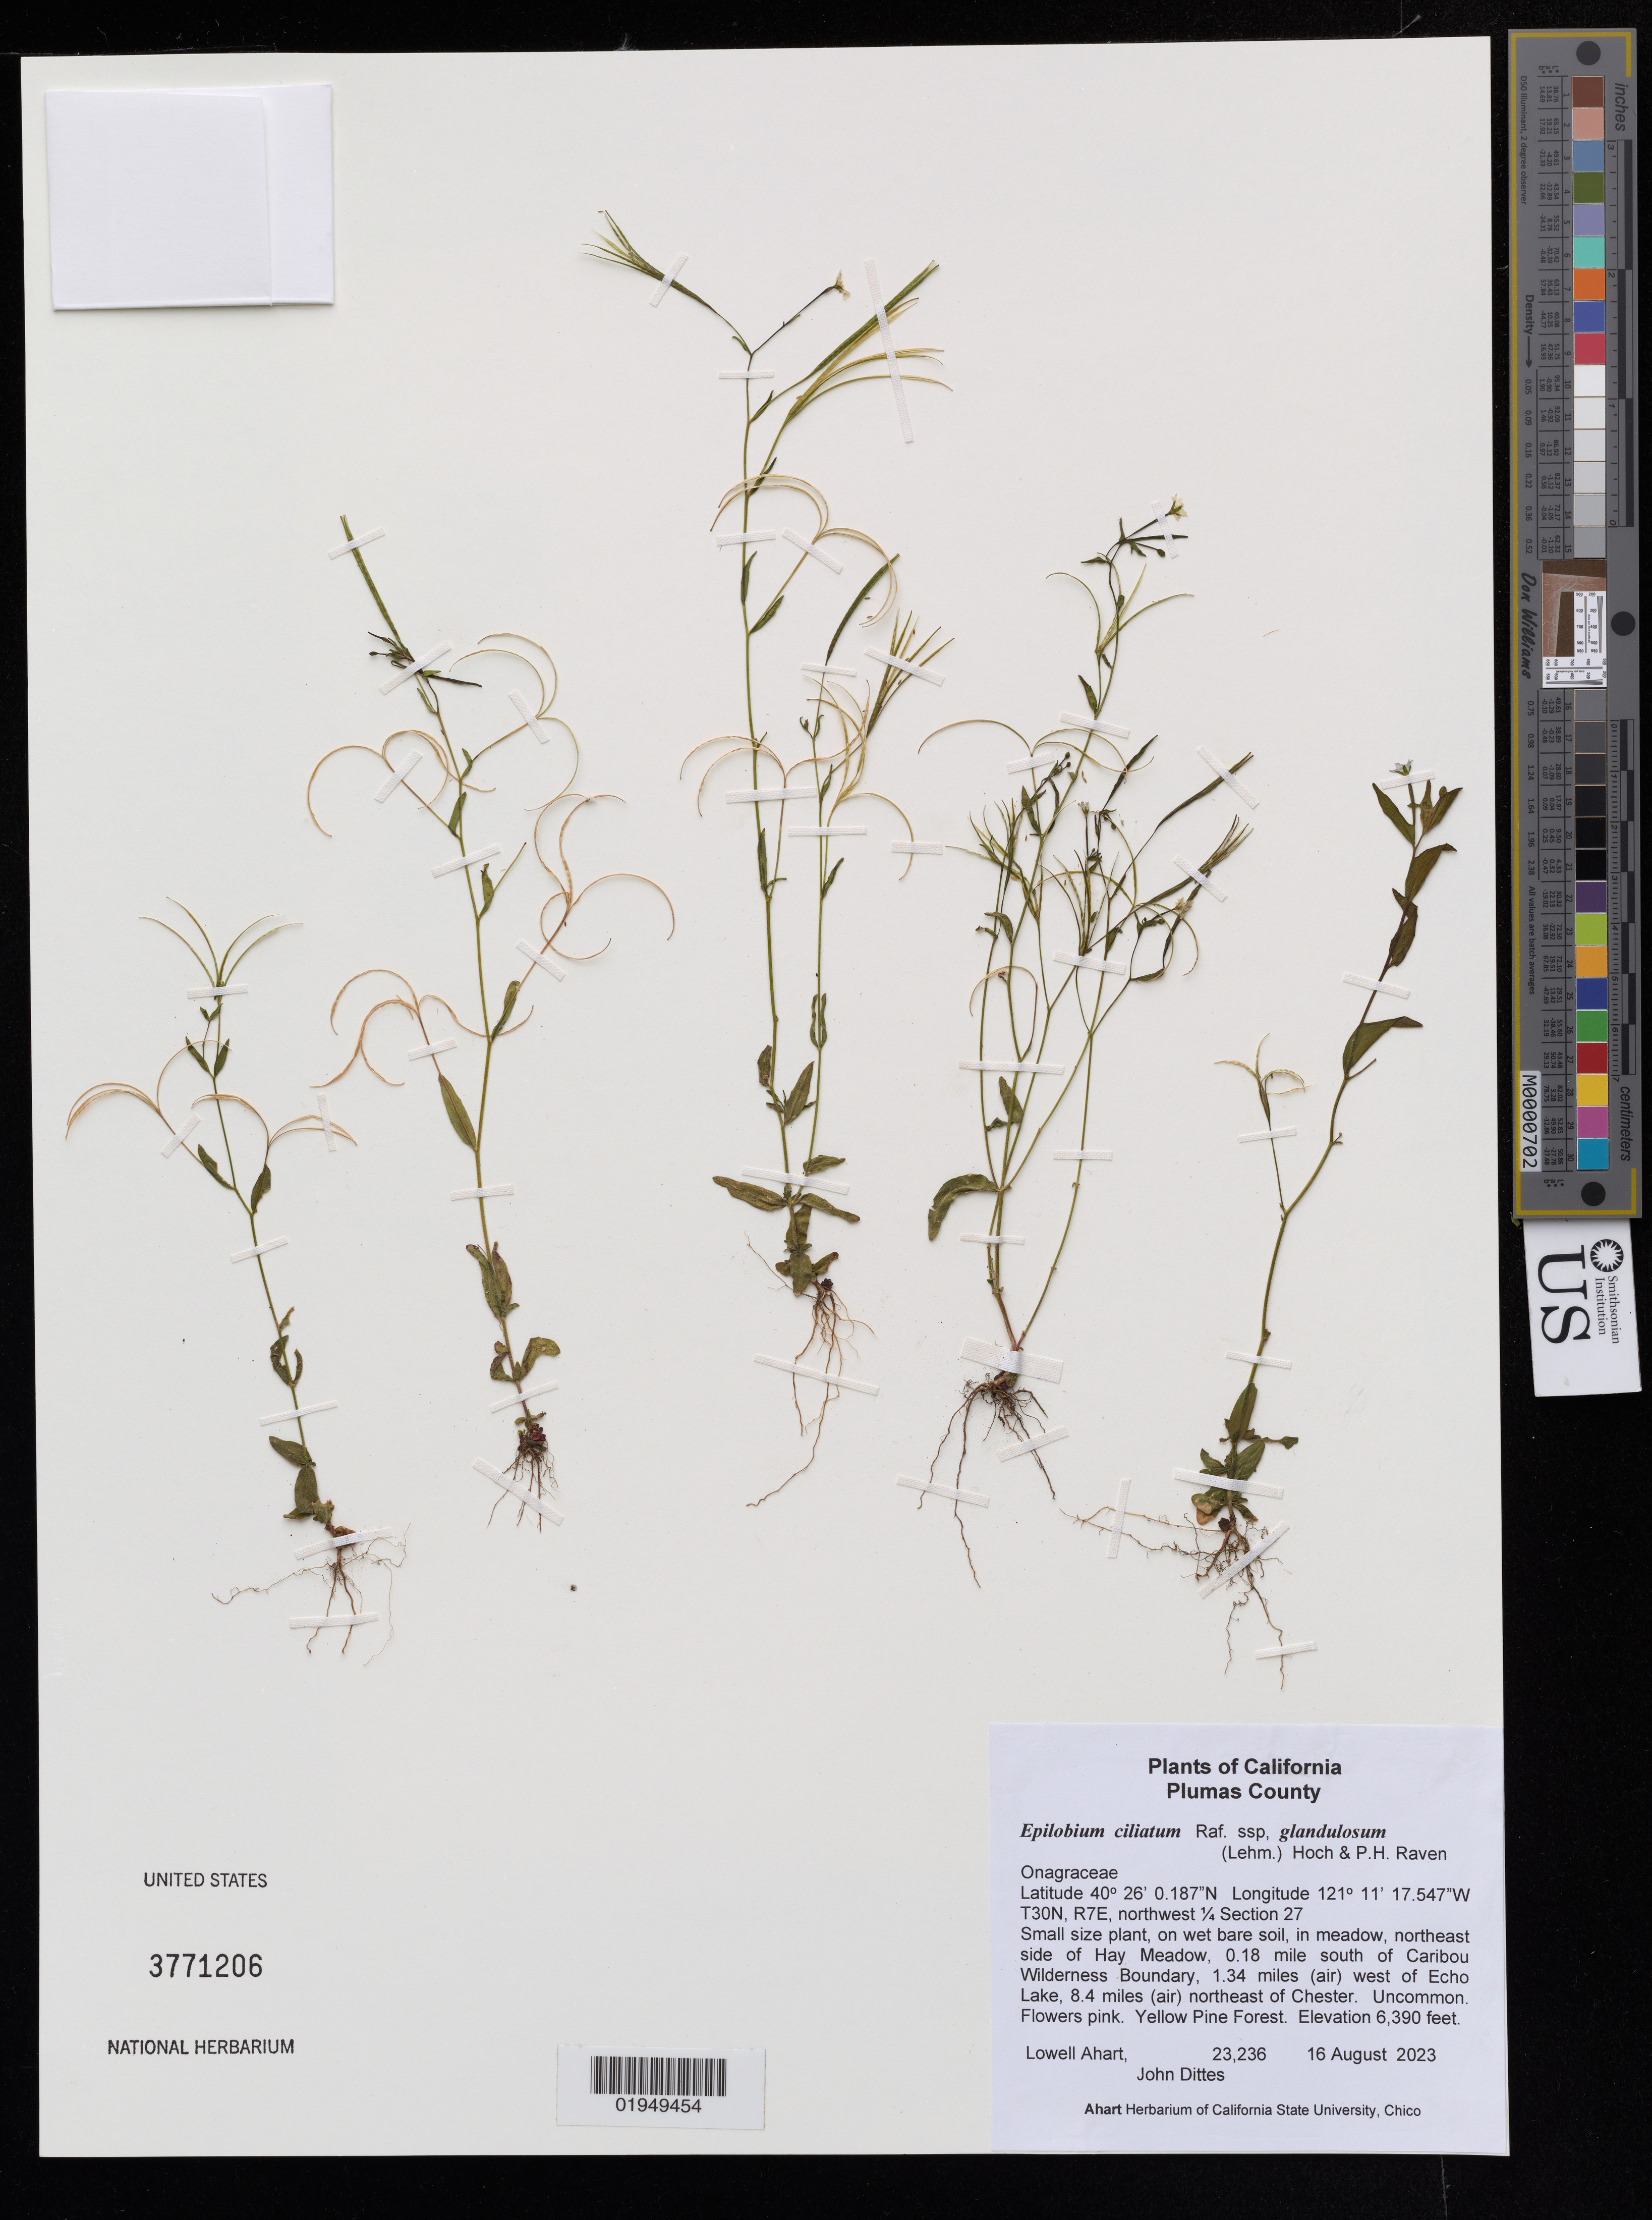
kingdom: Plantae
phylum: Tracheophyta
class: Magnoliopsida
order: Myrtales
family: Onagraceae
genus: Epilobium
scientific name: Epilobium ciliatum subsp. glandulosum x E. hornemannii Rchb. subsp. hornemannii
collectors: L. Ahart & J. Dittes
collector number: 23236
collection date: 2023-08-16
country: United States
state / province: California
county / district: Plumas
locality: NE side of Hay Meadow, 0.18 mile S of Caribou Wilderness Boundary, 1.34 miles (air) W of Echo Lake, 8.4 miles (air) NE of Chester.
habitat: Yellow pine forest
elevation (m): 1948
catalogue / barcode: US 3771206